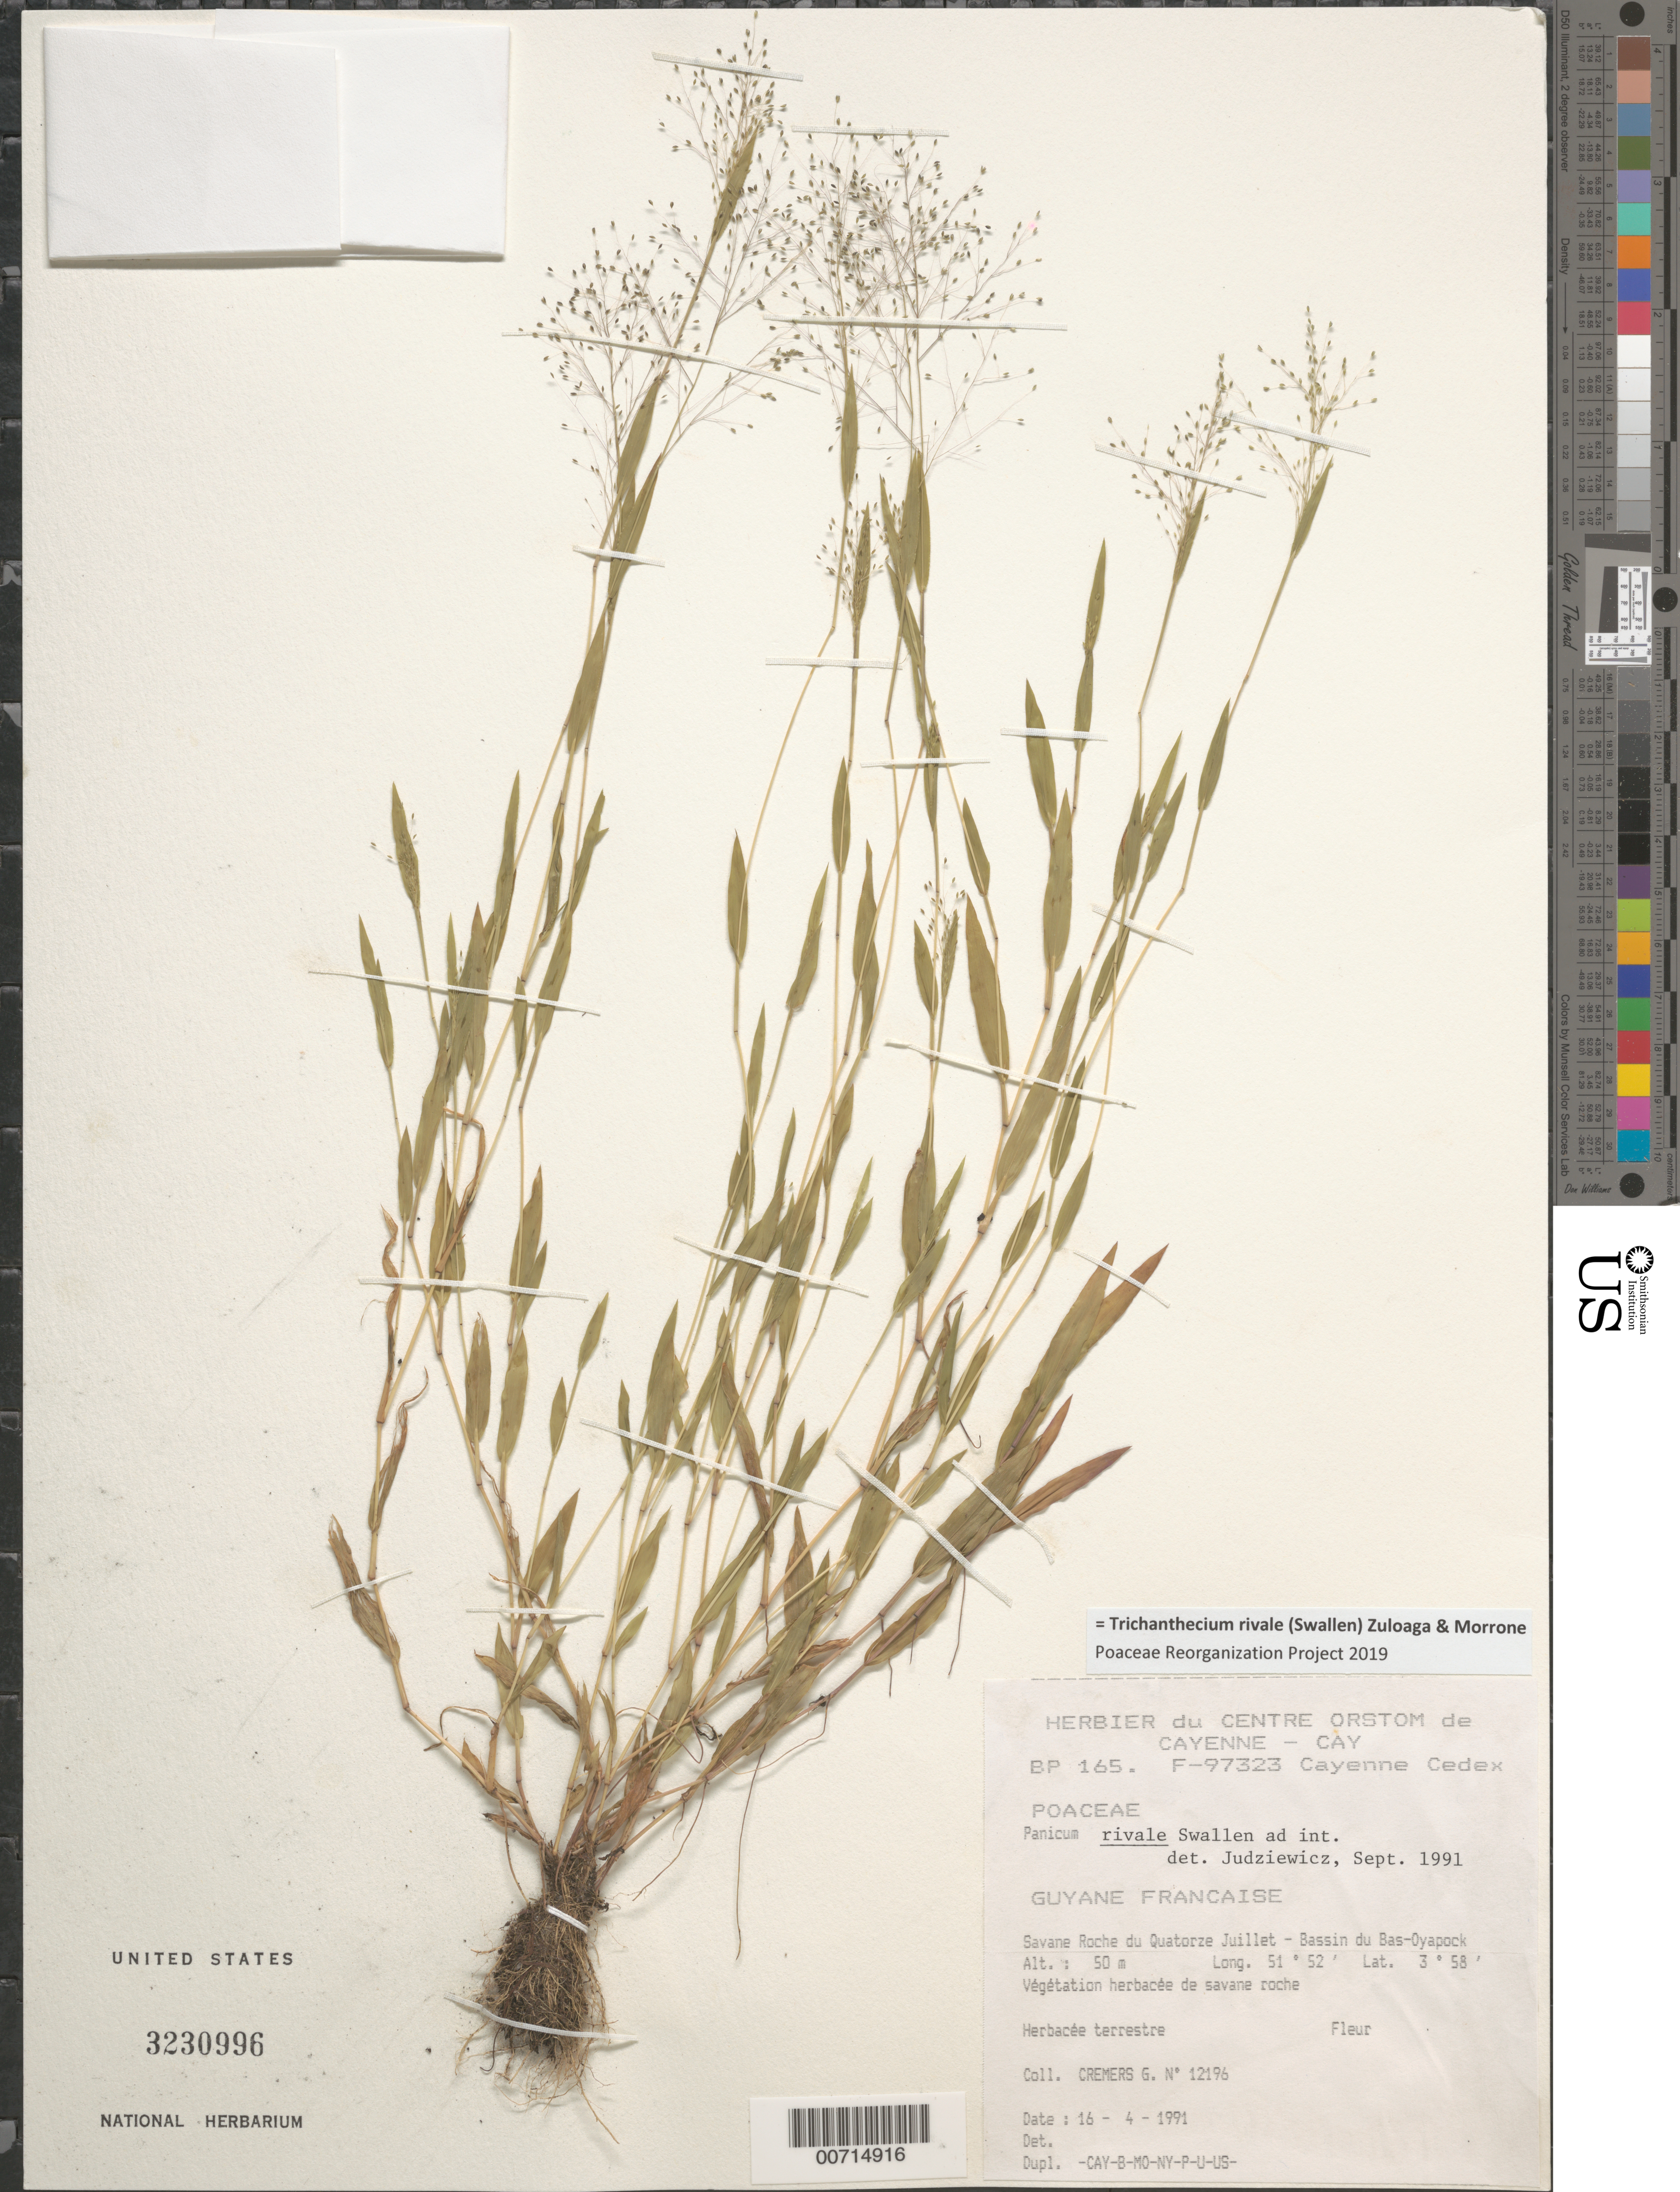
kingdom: Plantae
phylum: Tracheophyta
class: Liliopsida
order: Poales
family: Poaceae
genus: Trichanthecium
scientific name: Trichanthecium rivale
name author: (Swallen) Zuloaga & Morrone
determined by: Poaceae Reorganization Project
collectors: G. Cremers & S. Gautier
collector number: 12196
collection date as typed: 16-Apr-91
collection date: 1991-04-16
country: French Guiana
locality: Savane Roche du Quatorze Juillet, Bassin du Bas-Oyapock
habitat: Vegetation herbacée de savane roche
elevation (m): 50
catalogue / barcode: US 3230996